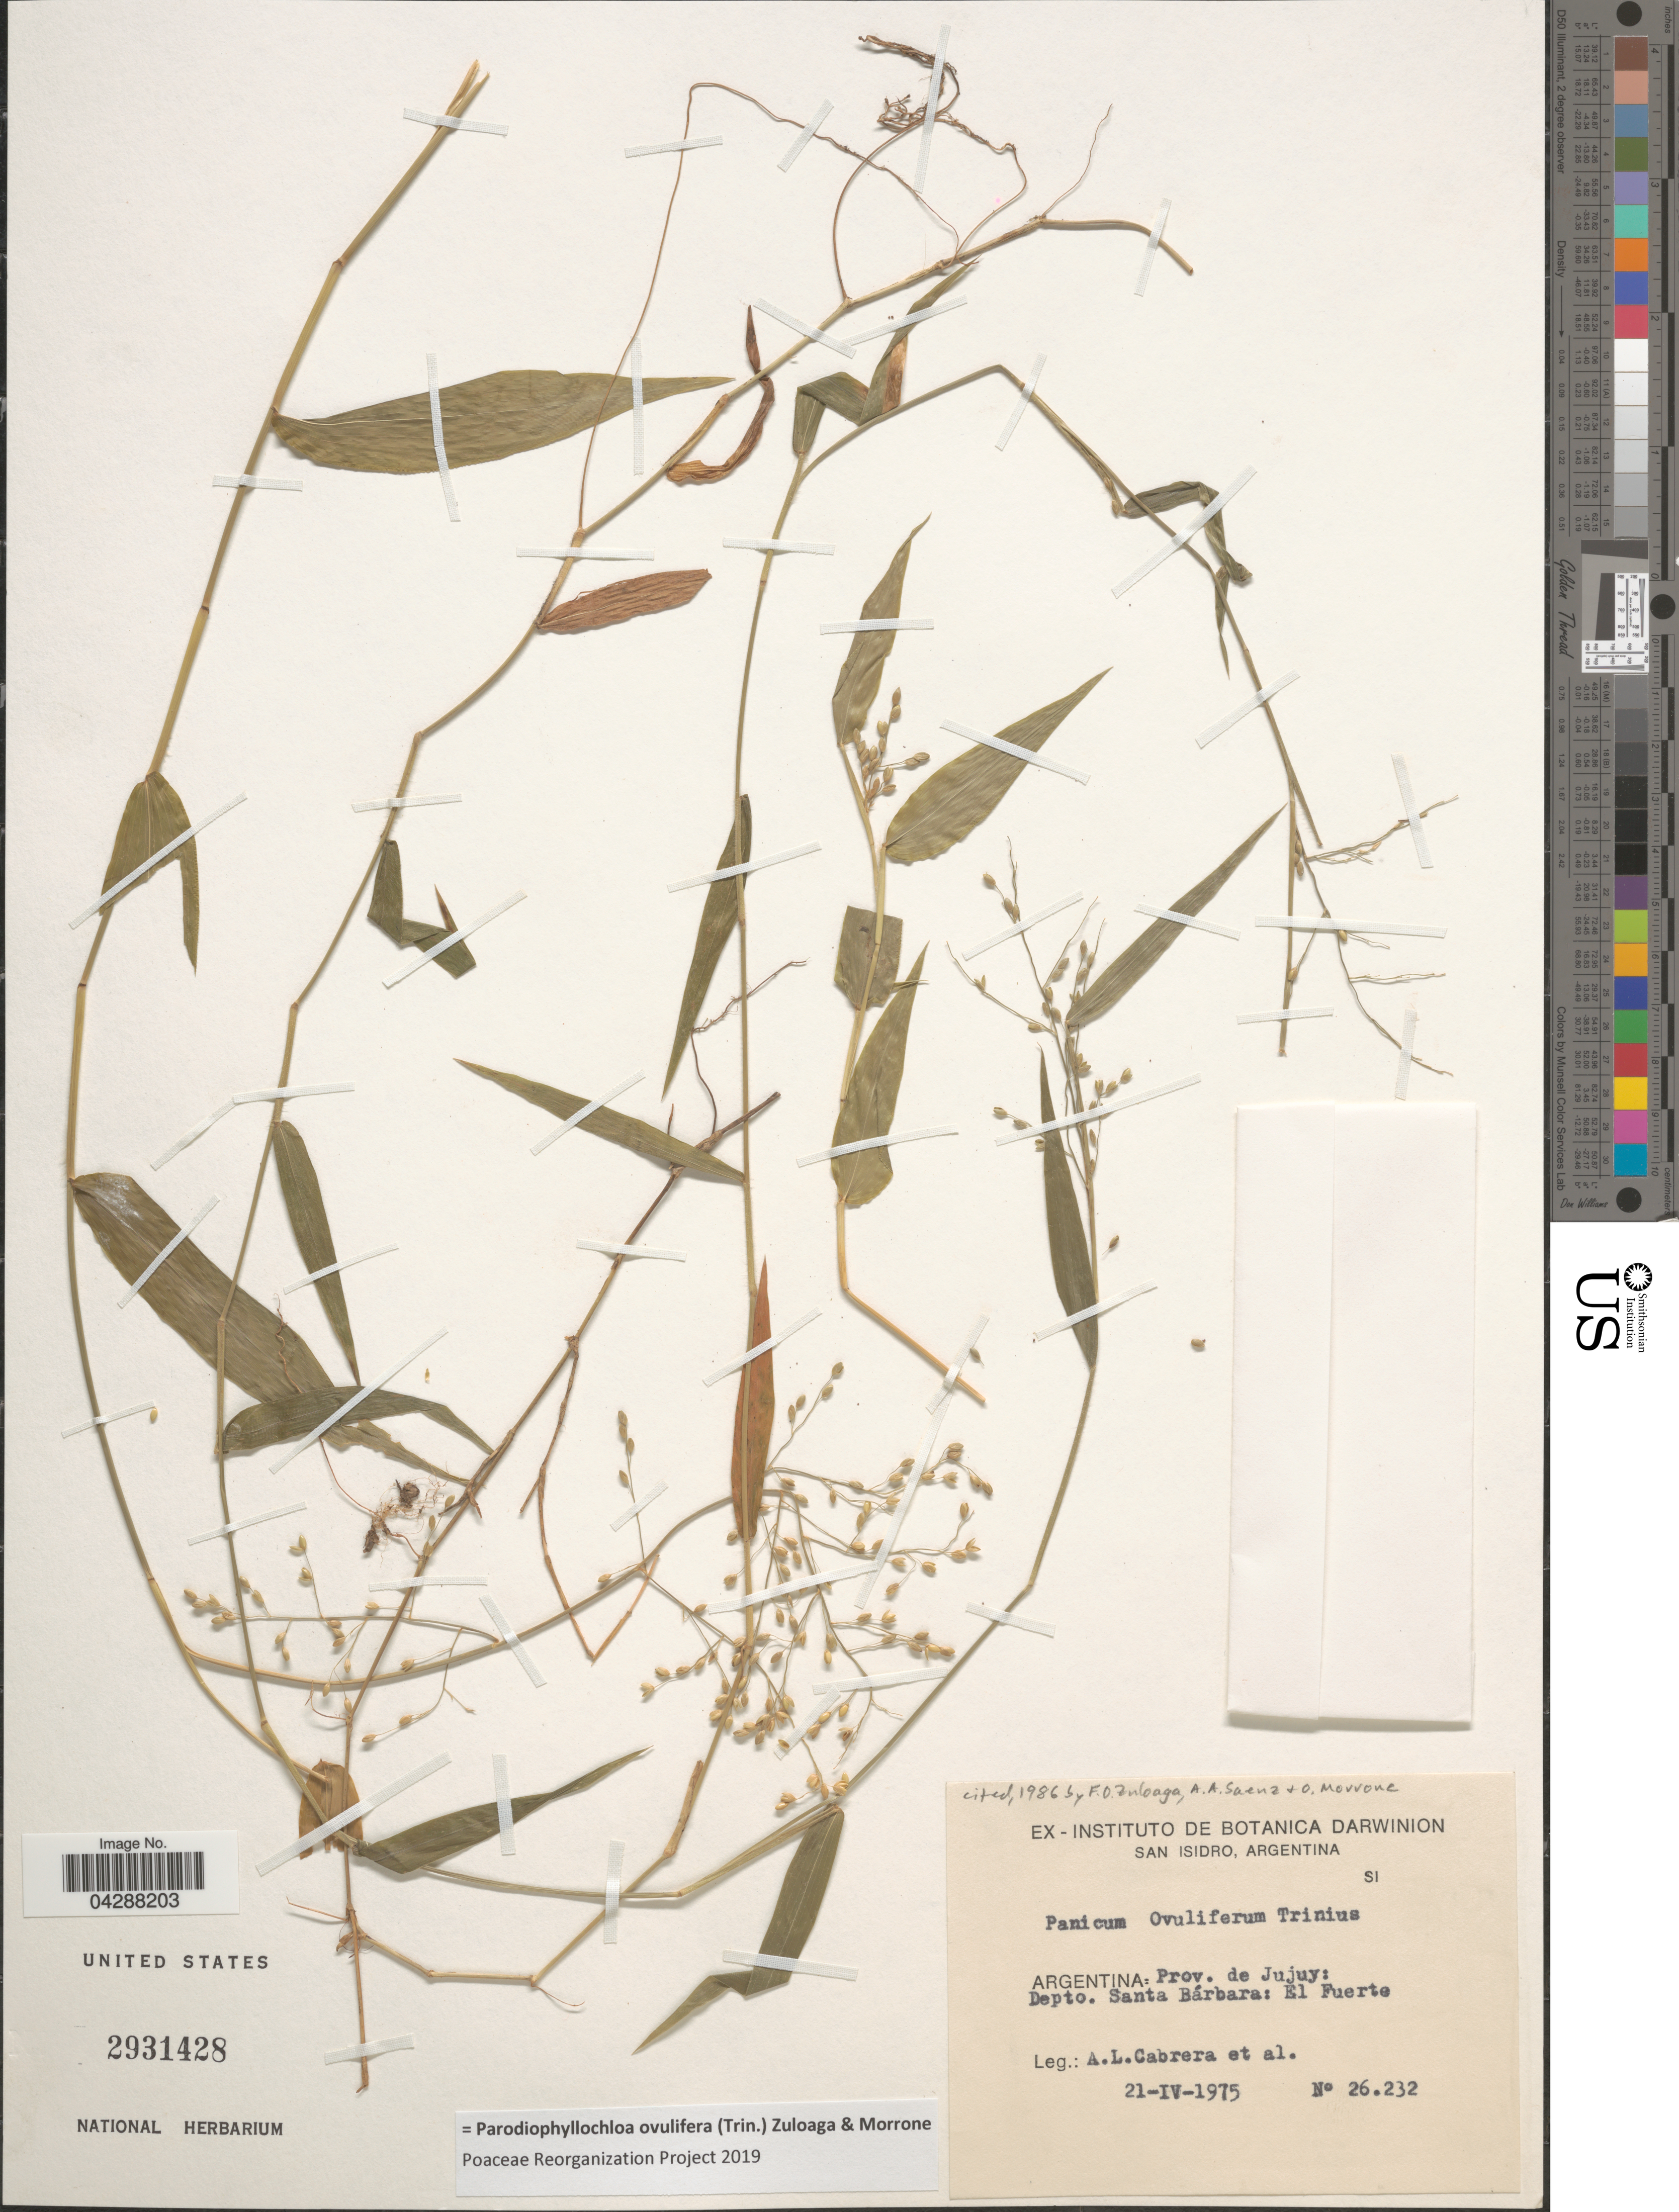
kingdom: Plantae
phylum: Tracheophyta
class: Liliopsida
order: Poales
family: Poaceae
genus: Parodiophyllochloa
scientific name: Parodiophyllochloa ovulifera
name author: (Trin.) Zuloaga & Morrone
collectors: A. L. Cabrera & et al.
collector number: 26232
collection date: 1975-04-21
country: Argentina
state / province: Jujuy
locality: Depto. Santa Bárbara: El Fuerte.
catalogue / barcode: US 2931428